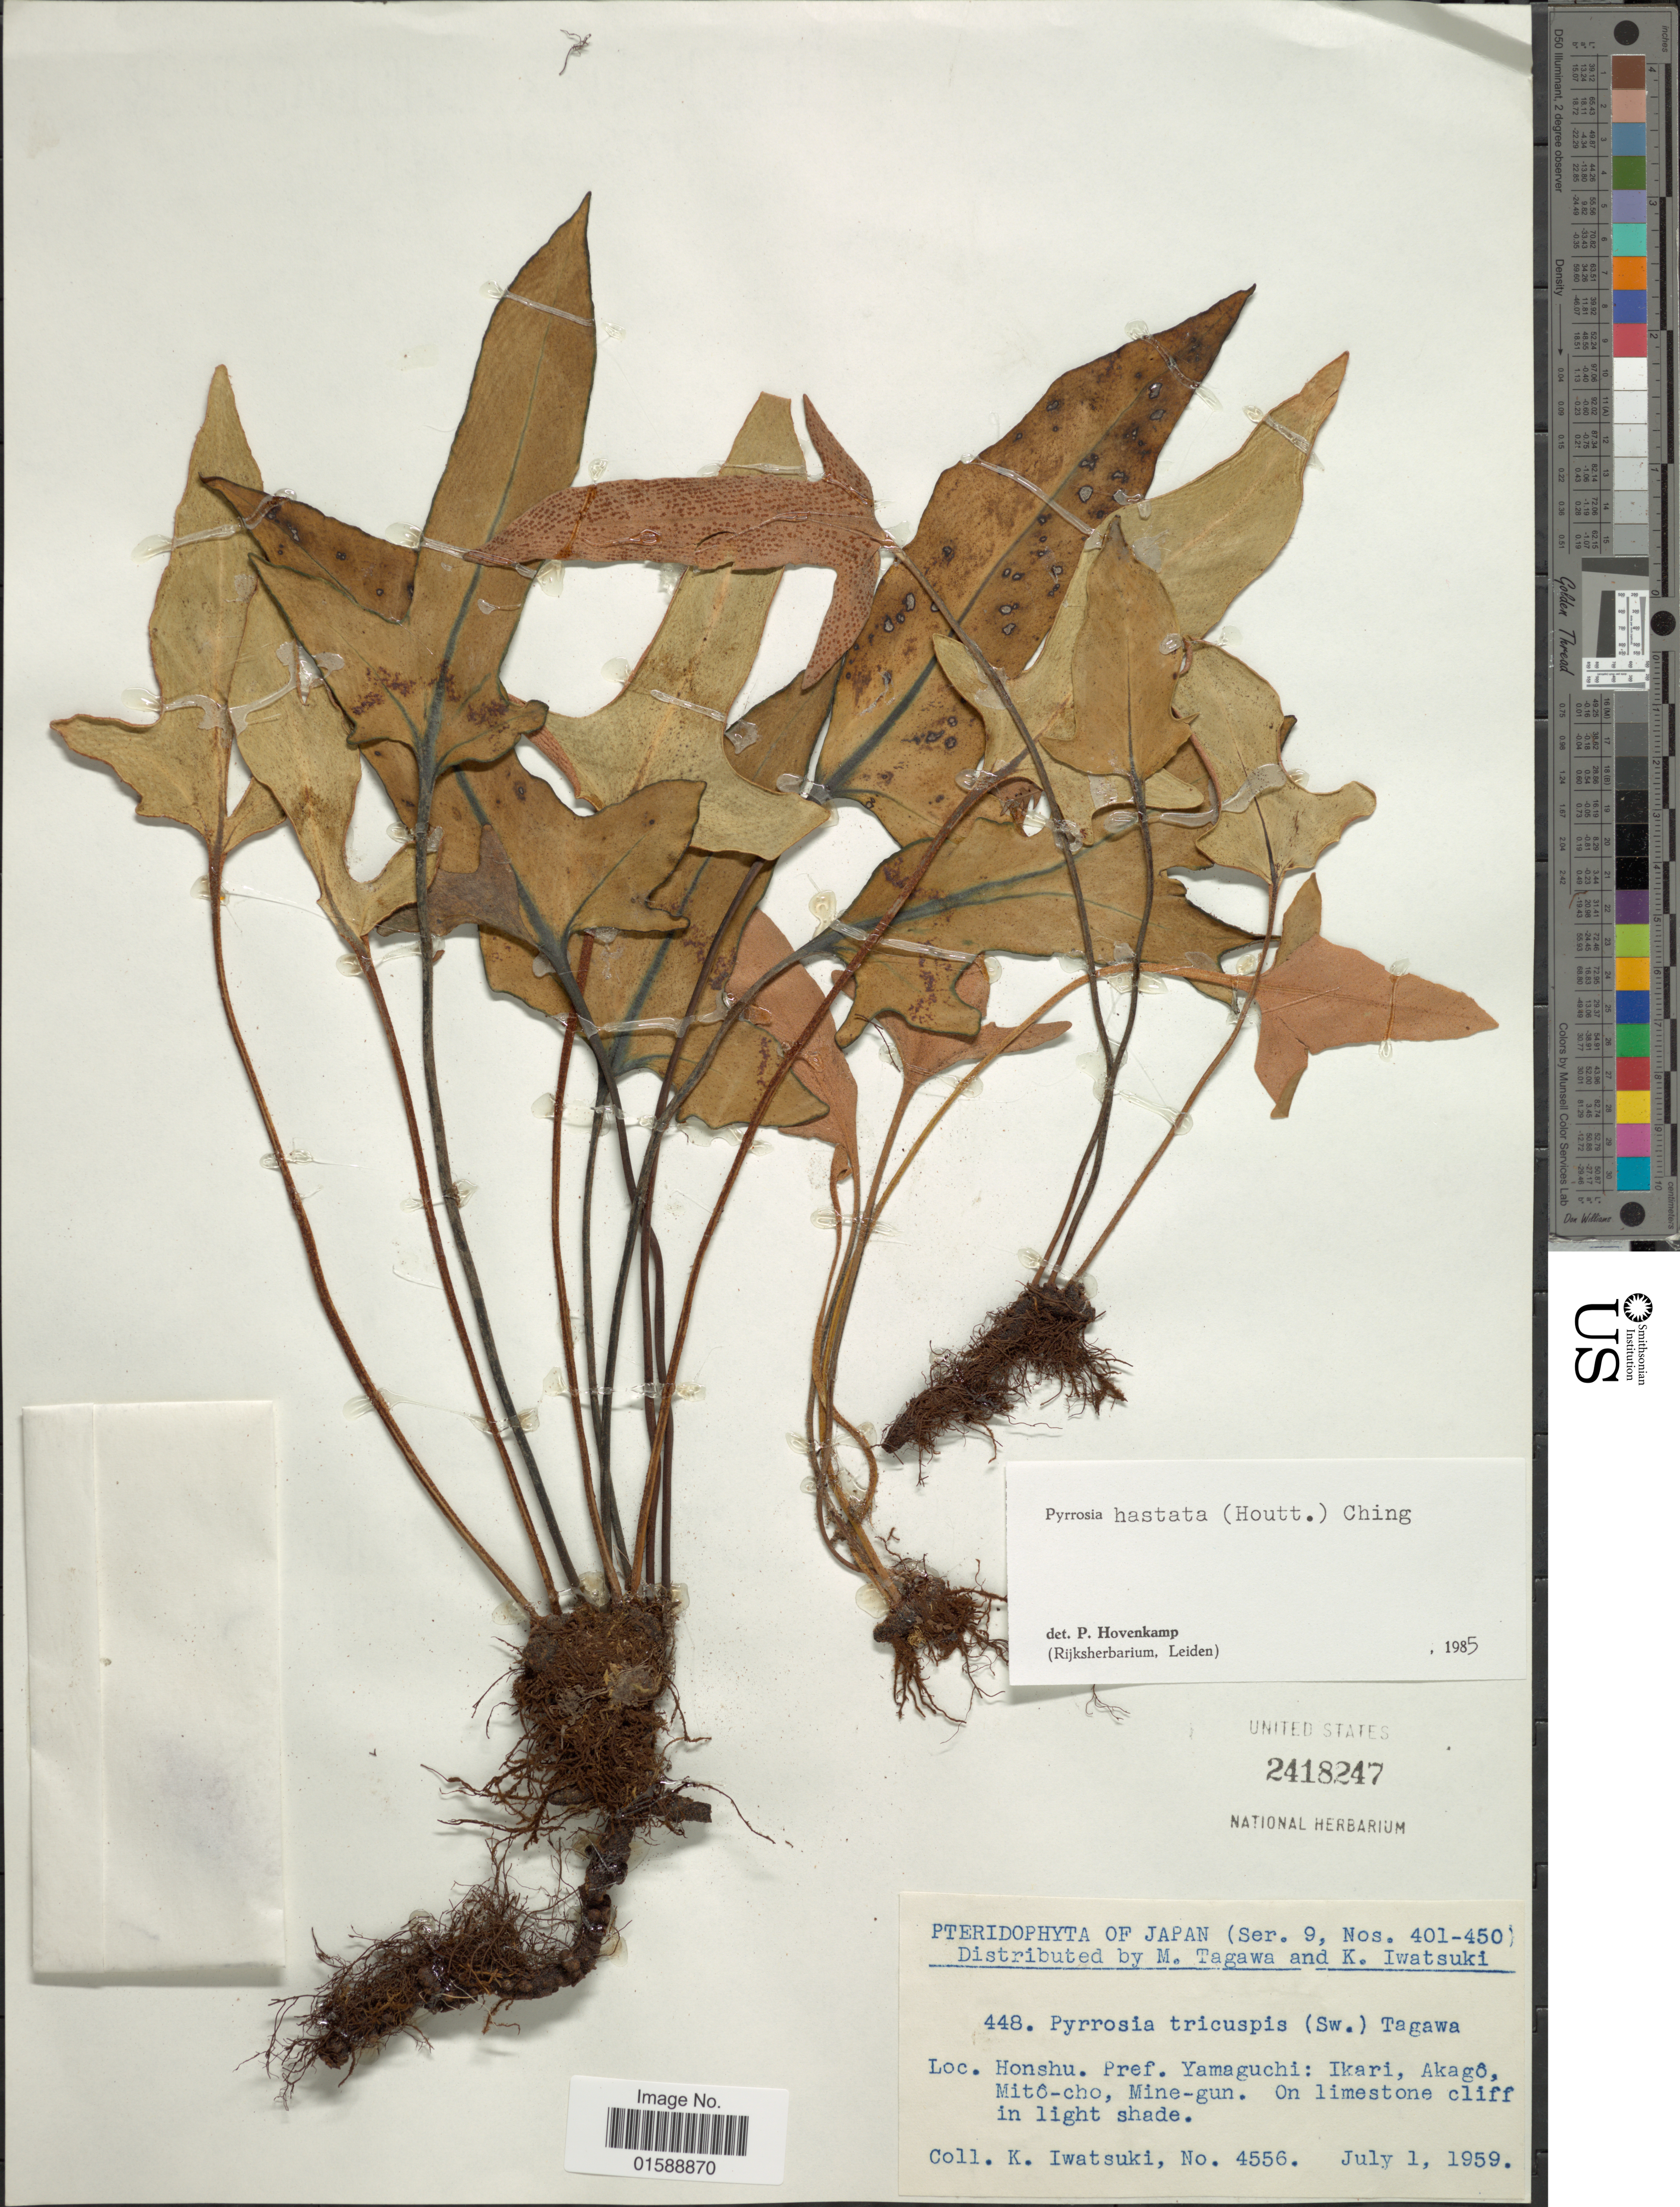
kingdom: Plantae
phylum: Tracheophyta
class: Polypodiopsida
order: Polypodiales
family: Polypodiaceae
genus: Pyrrosia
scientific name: Pyrrosia hastata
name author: (Houtt.) Ching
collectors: K. Iwatsuki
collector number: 4556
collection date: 1959-07-01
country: Japan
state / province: Yamaguti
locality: Honshu. Pref. Yamaguchi: Ikari, Akagô, Mitô-cho, Mine-gun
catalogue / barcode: US 2418247